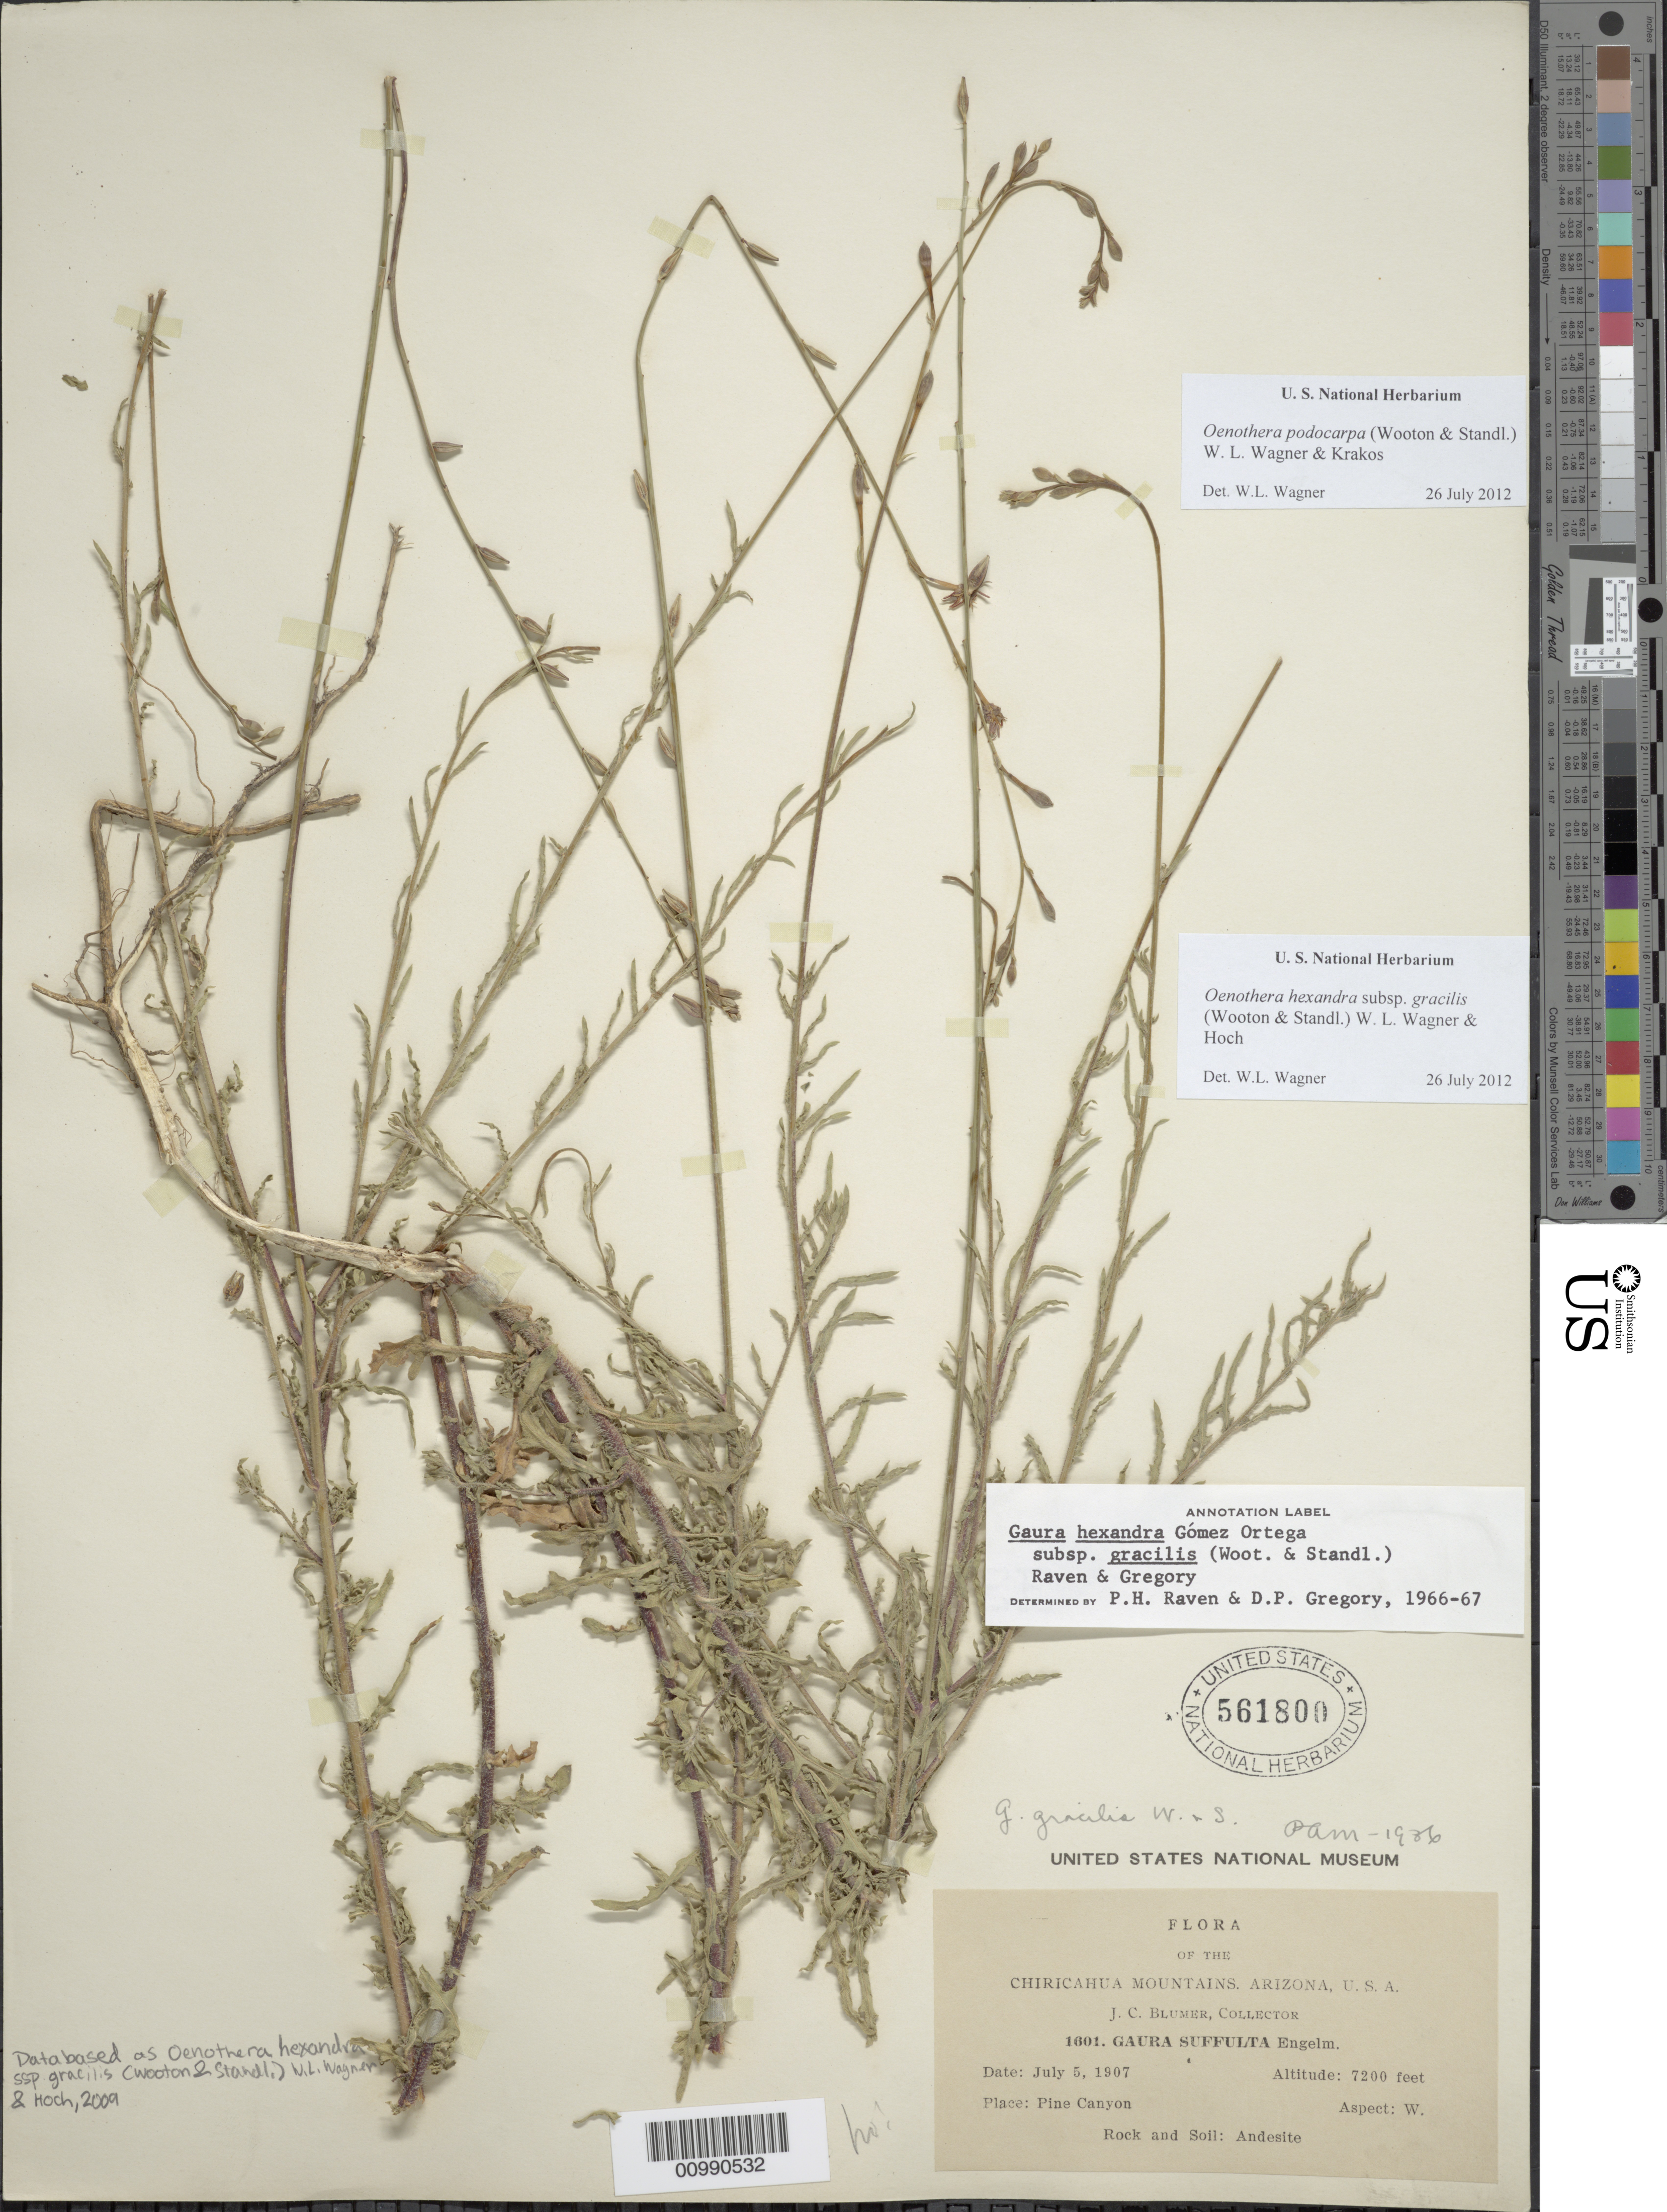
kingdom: Plantae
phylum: Tracheophyta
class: Magnoliopsida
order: Myrtales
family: Onagraceae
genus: Oenothera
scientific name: Oenothera podocarpa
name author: (Wooton & Standl.) Krakos & W.L. Wagner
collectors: J. C. Blumer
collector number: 1601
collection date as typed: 05 Jul 1907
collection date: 1907-07-05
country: United States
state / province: Arizona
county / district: Cochise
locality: Chiricahua Mts.; Pine Canyon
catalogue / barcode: US 561800